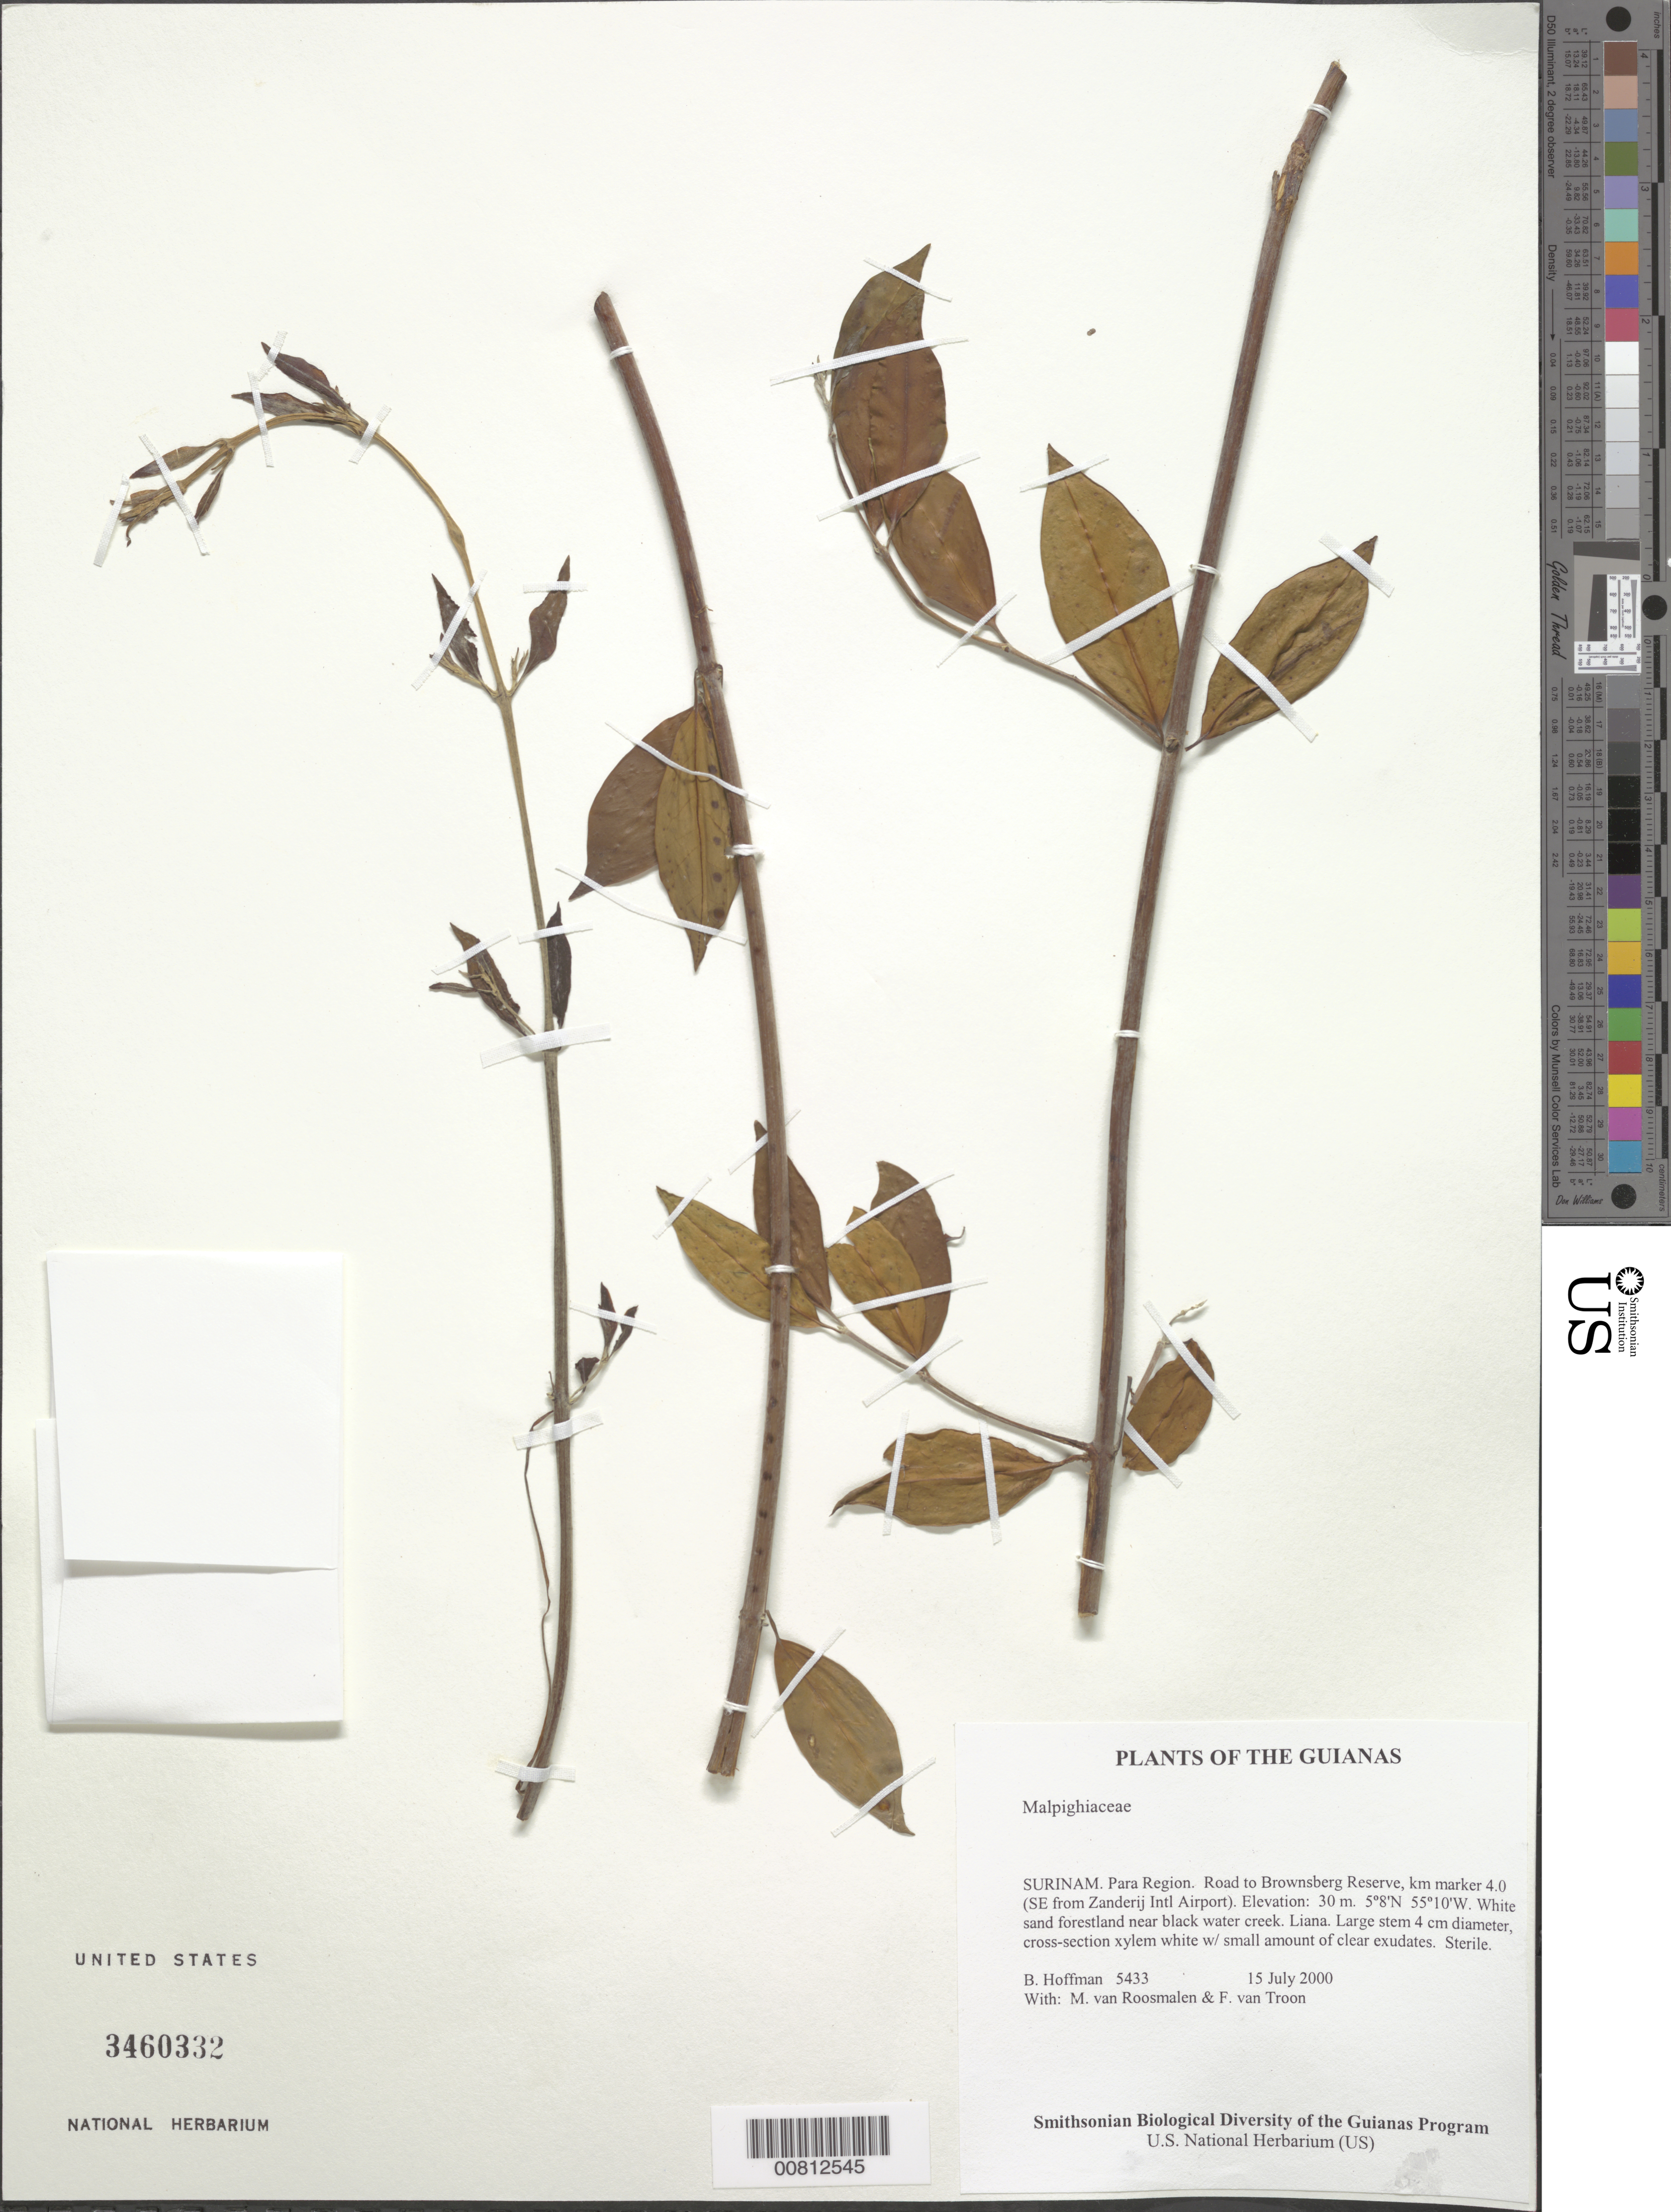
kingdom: Plantae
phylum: Tracheophyta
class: Magnoliopsida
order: Malpighiales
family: Malpighiaceae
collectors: B. Hoffman, M. Roosmalen & F. Van Troon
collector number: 5433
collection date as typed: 15 July 2000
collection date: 2000-07-15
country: Suriname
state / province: Para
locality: Road to Brownsberg Reserve, km marker 4.0 (SE from Zanderij Intl Airport)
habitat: White sand forestland near black water creek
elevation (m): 30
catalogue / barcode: US 3460332